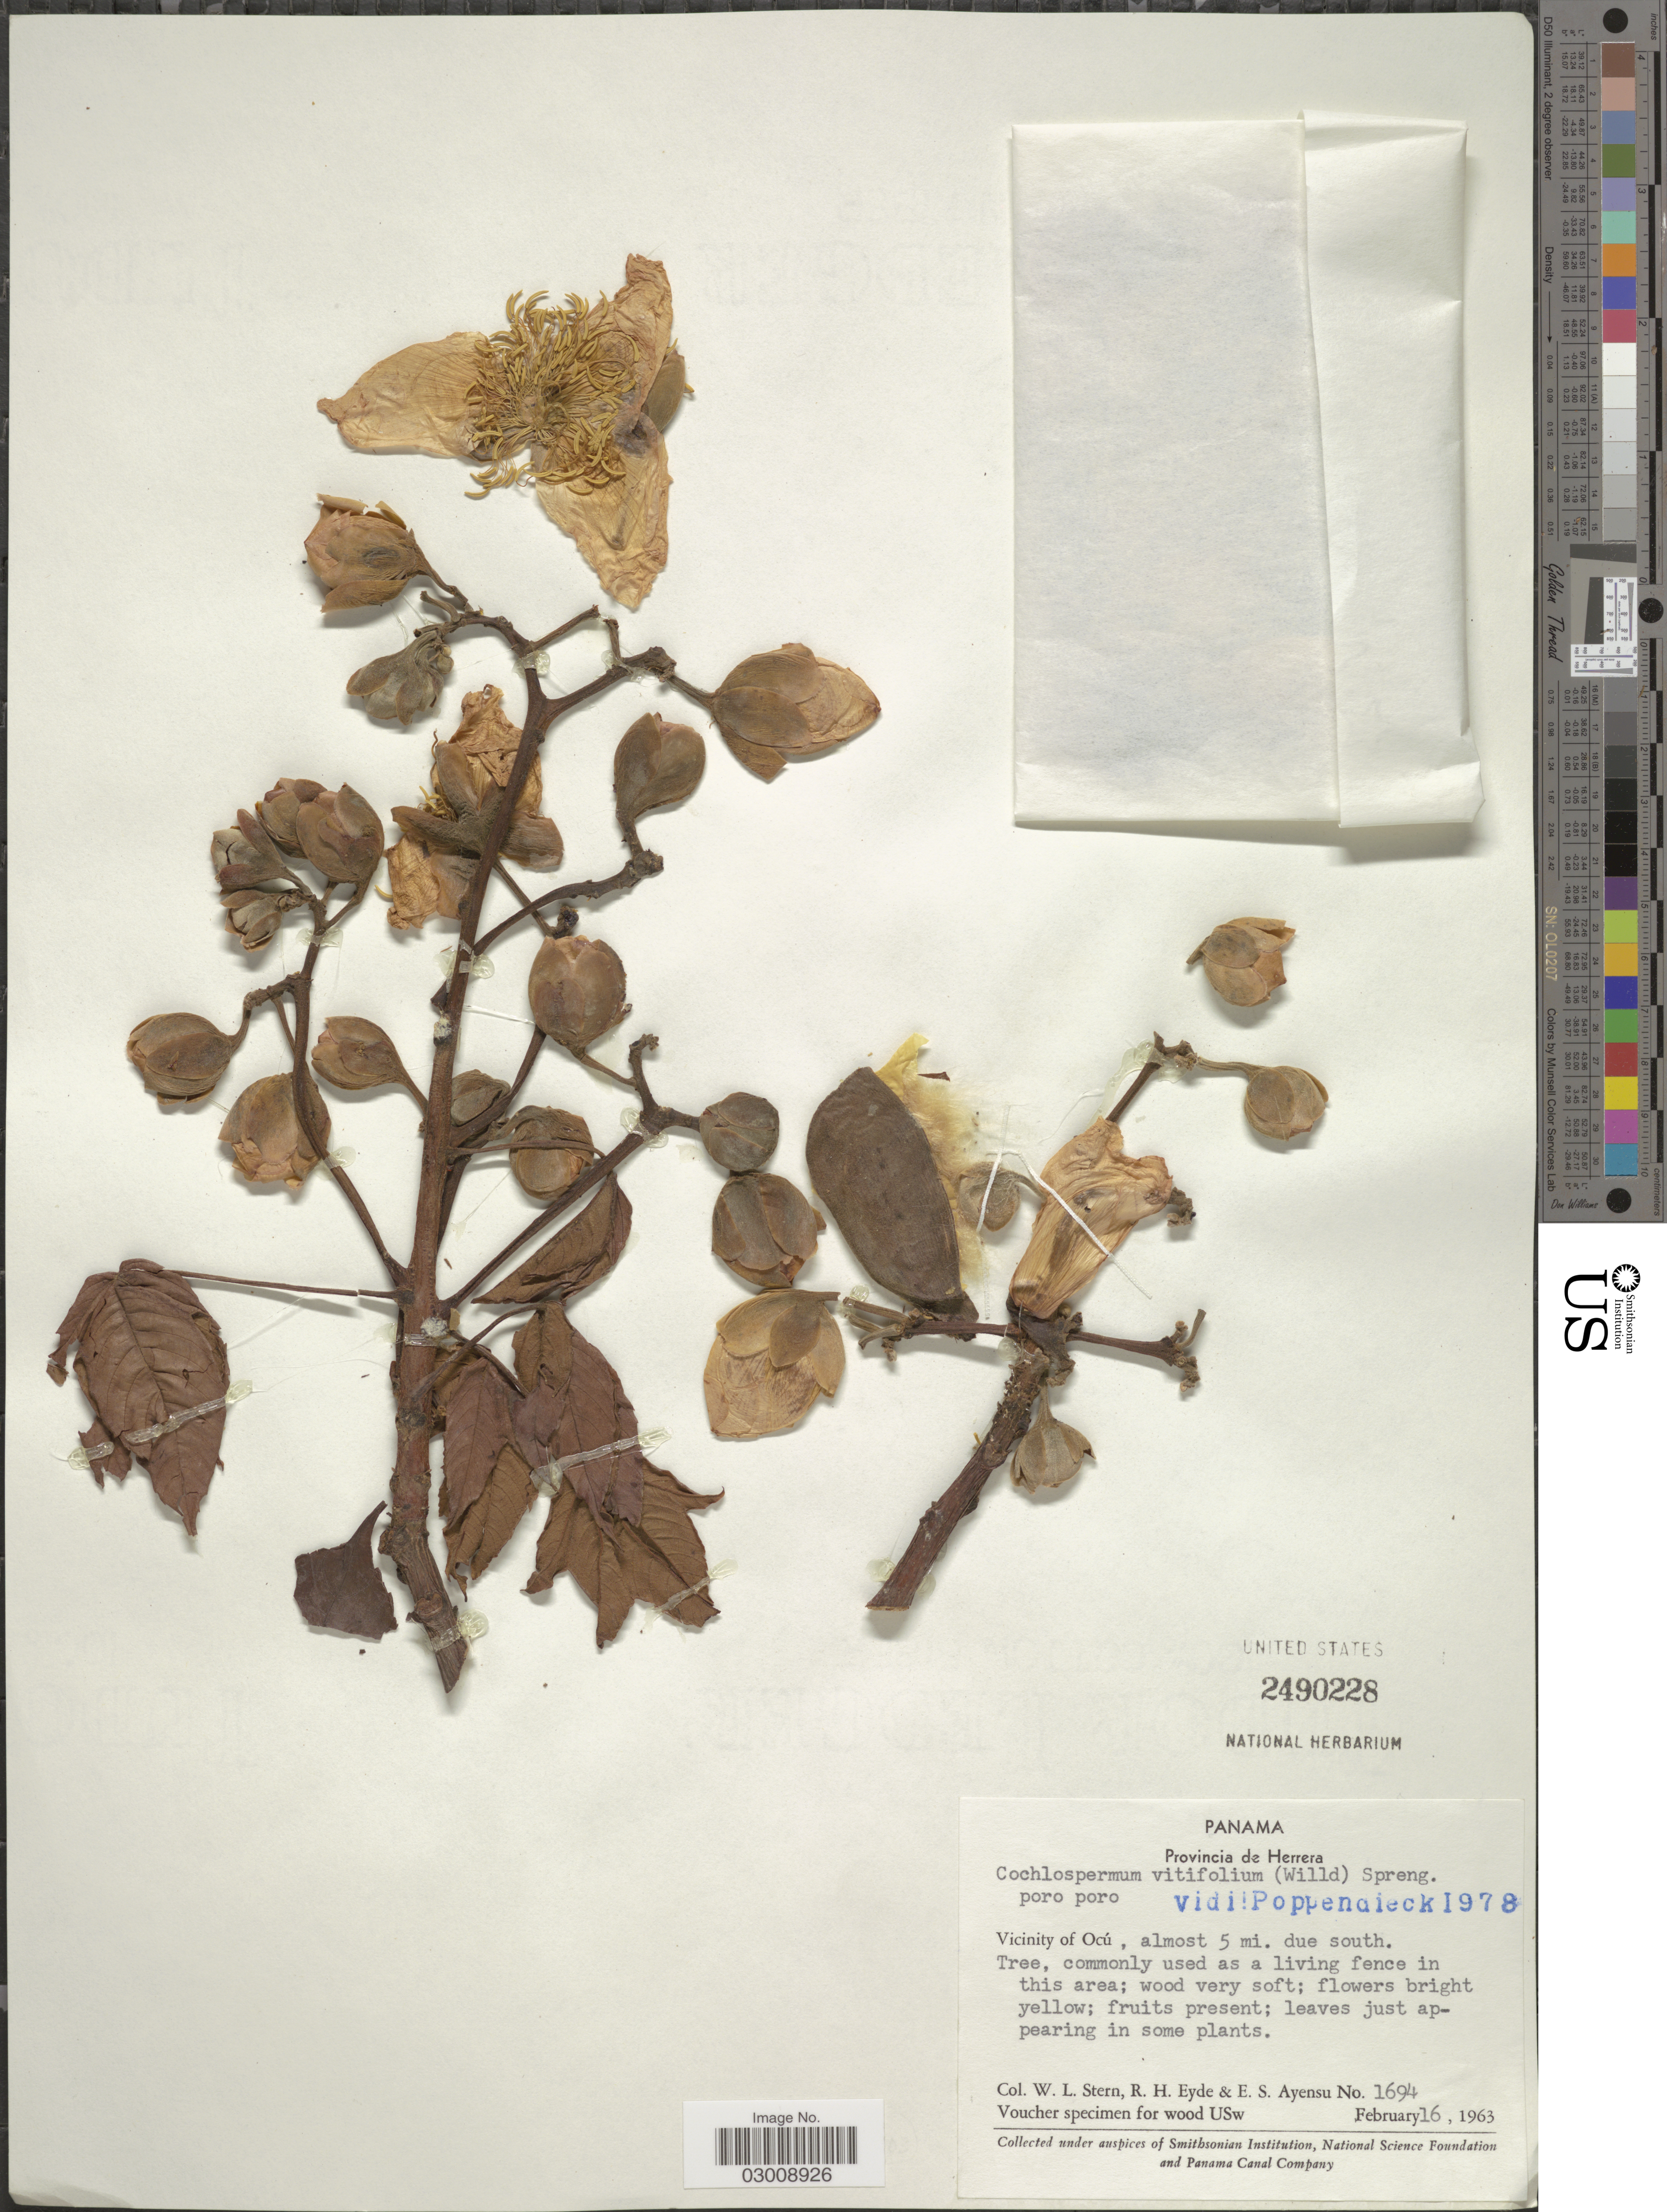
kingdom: Plantae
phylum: Tracheophyta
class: Magnoliopsida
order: Malvales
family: Cochlospermaceae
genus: Cochlospermum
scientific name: Cochlospermum vitifolium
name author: (Willd.) Spreng.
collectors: W. L. Stern, R. H. Eyde & E. S. Ayensu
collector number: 1694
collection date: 1963-02-16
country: Panama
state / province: Herrera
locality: Provincia de Herrera. Vicinity of Ocú, almost 5 mi. due south.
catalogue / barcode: US 2490228